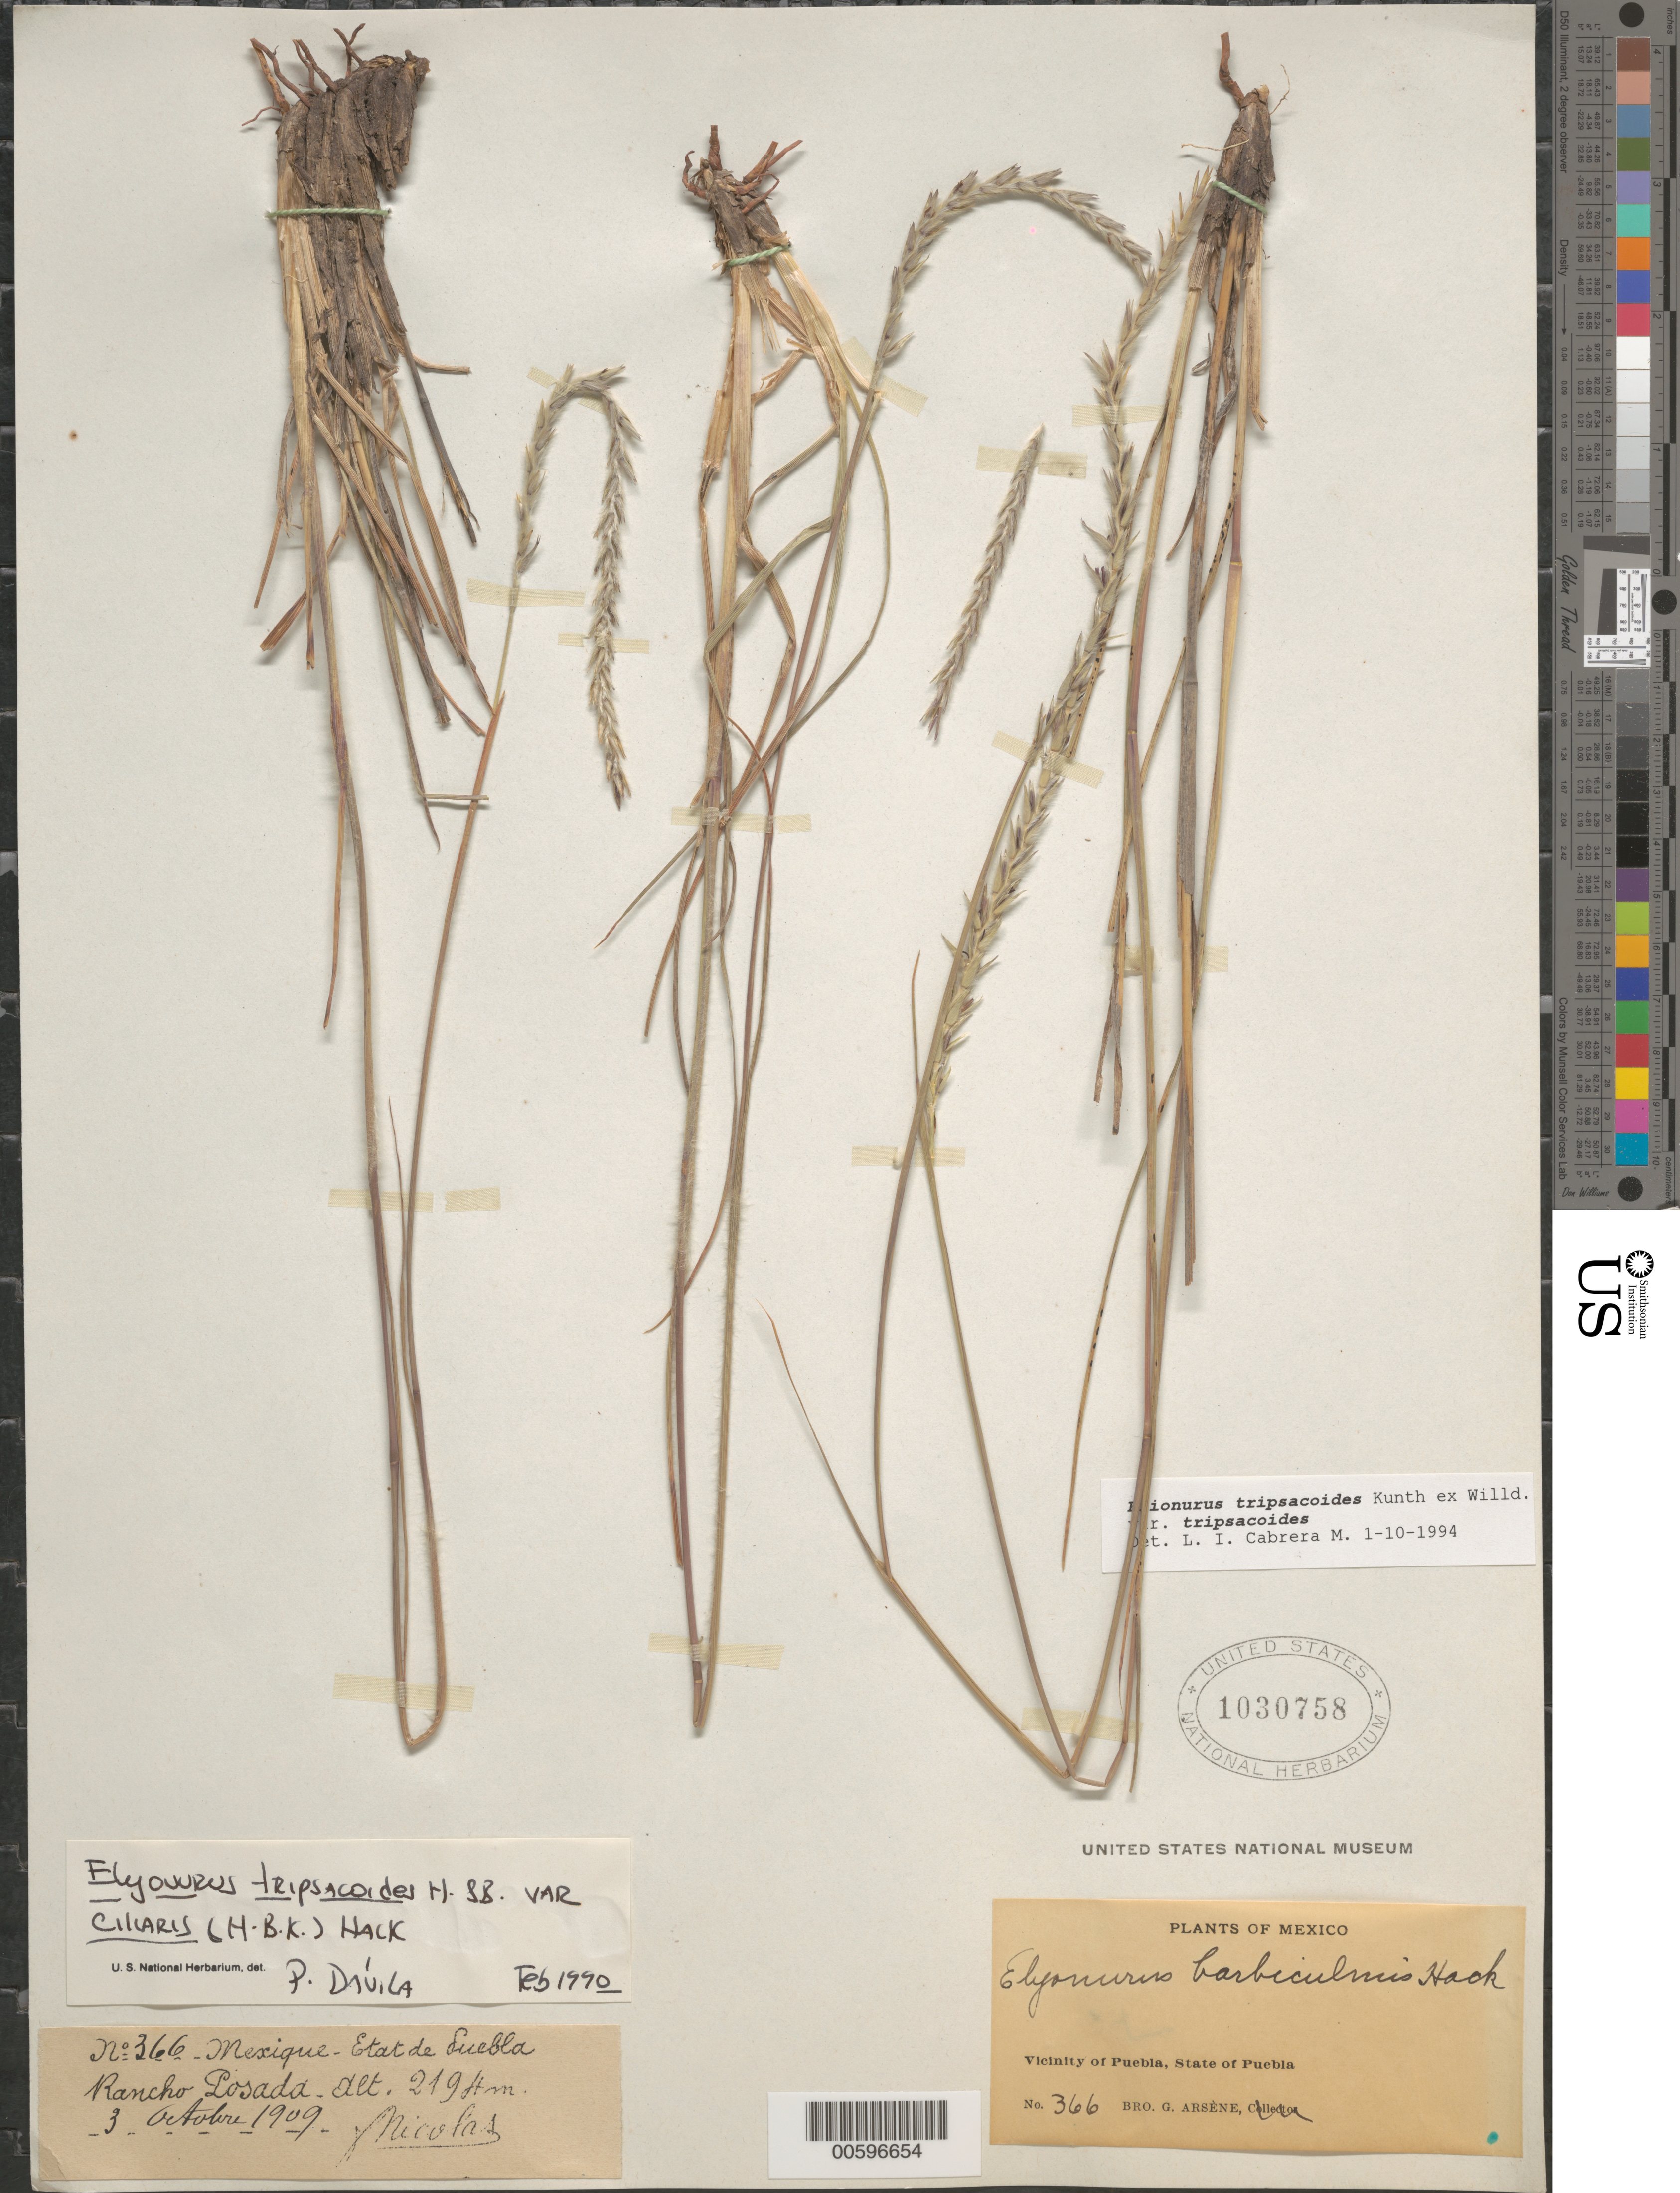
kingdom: Plantae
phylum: Tracheophyta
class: Liliopsida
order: Poales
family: Poaceae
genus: Elionurus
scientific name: Elionurus tripsacoides var. tripsacoides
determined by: Cabrera M., L. I.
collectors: Bro. G. Arsène & J. Nicolas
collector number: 366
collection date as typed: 3 Oct 1909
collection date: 1909-10-03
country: Mexico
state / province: Puebla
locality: Vicinity of Puebla, Rancho Losada.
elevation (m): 2194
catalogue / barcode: US 1030758